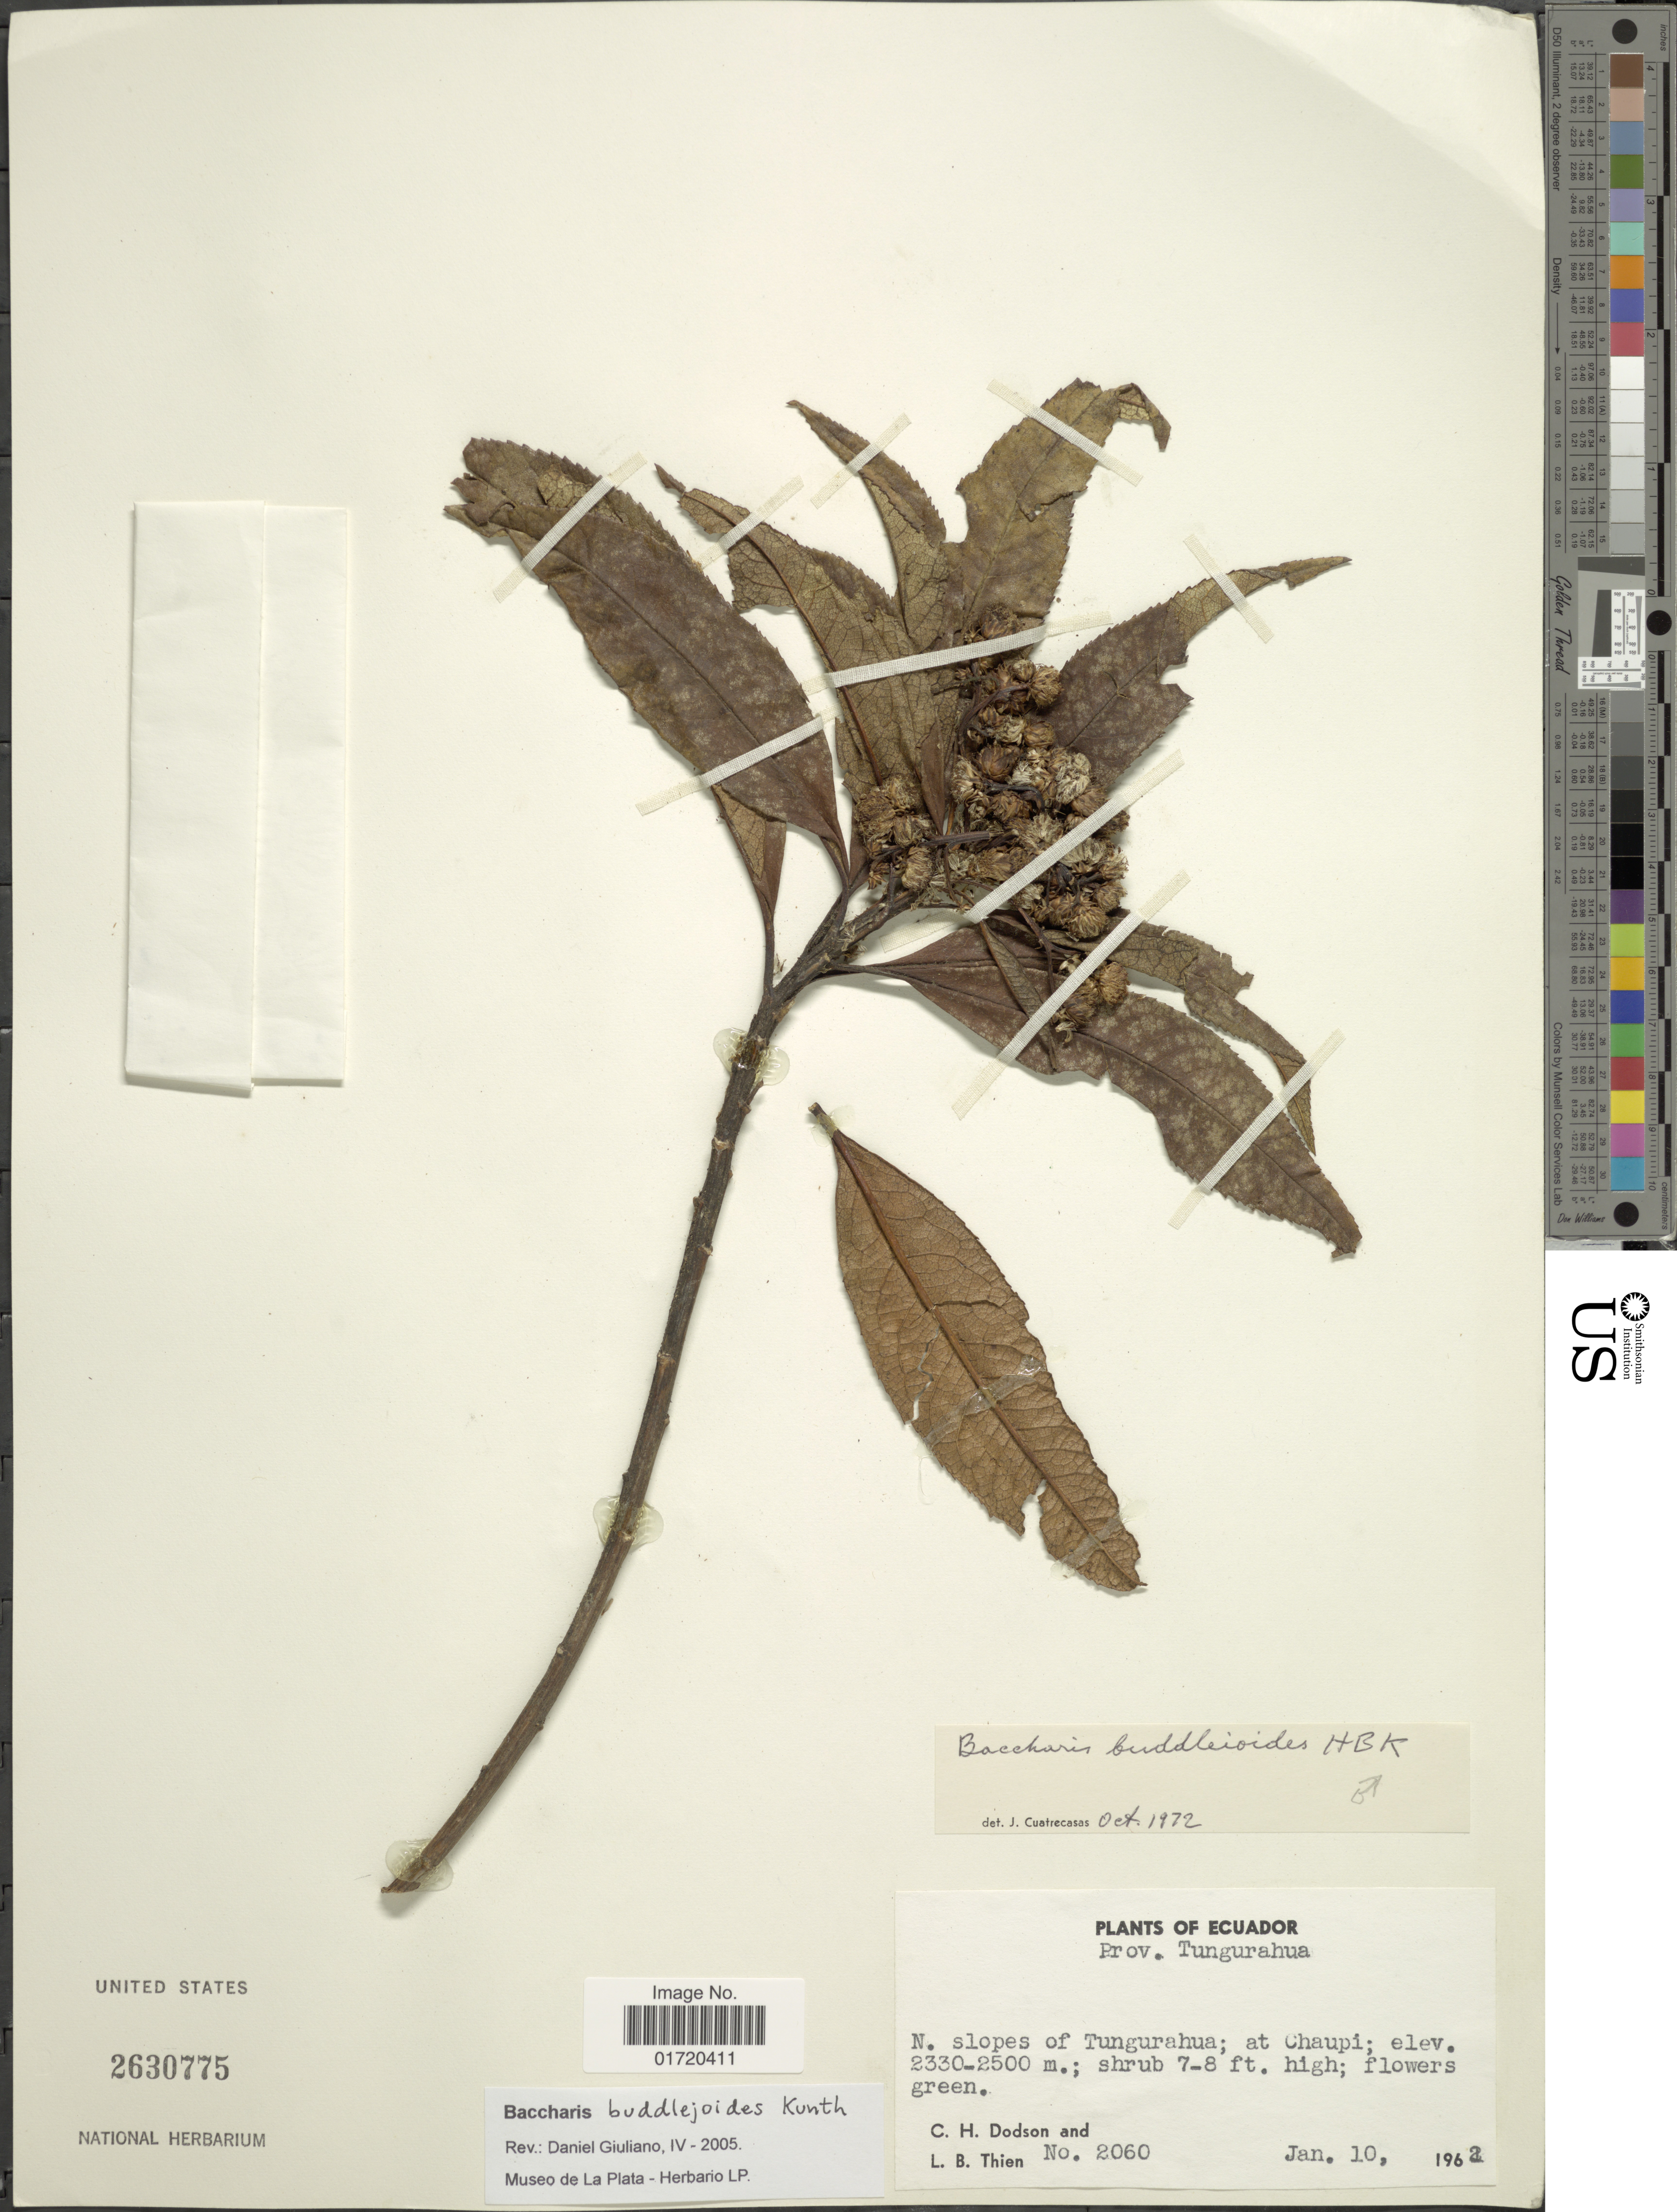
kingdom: Plantae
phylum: Tracheophyta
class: Magnoliopsida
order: Asterales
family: Asteraceae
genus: Baccharis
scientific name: Baccharis buddlejoides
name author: Kunth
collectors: C. H. Dodson & L. Thien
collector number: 2060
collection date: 1962-01-10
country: Ecuador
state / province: Tungurahua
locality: N slopes of Tungurahua, at Chaupi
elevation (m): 2330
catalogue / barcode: US 2630775